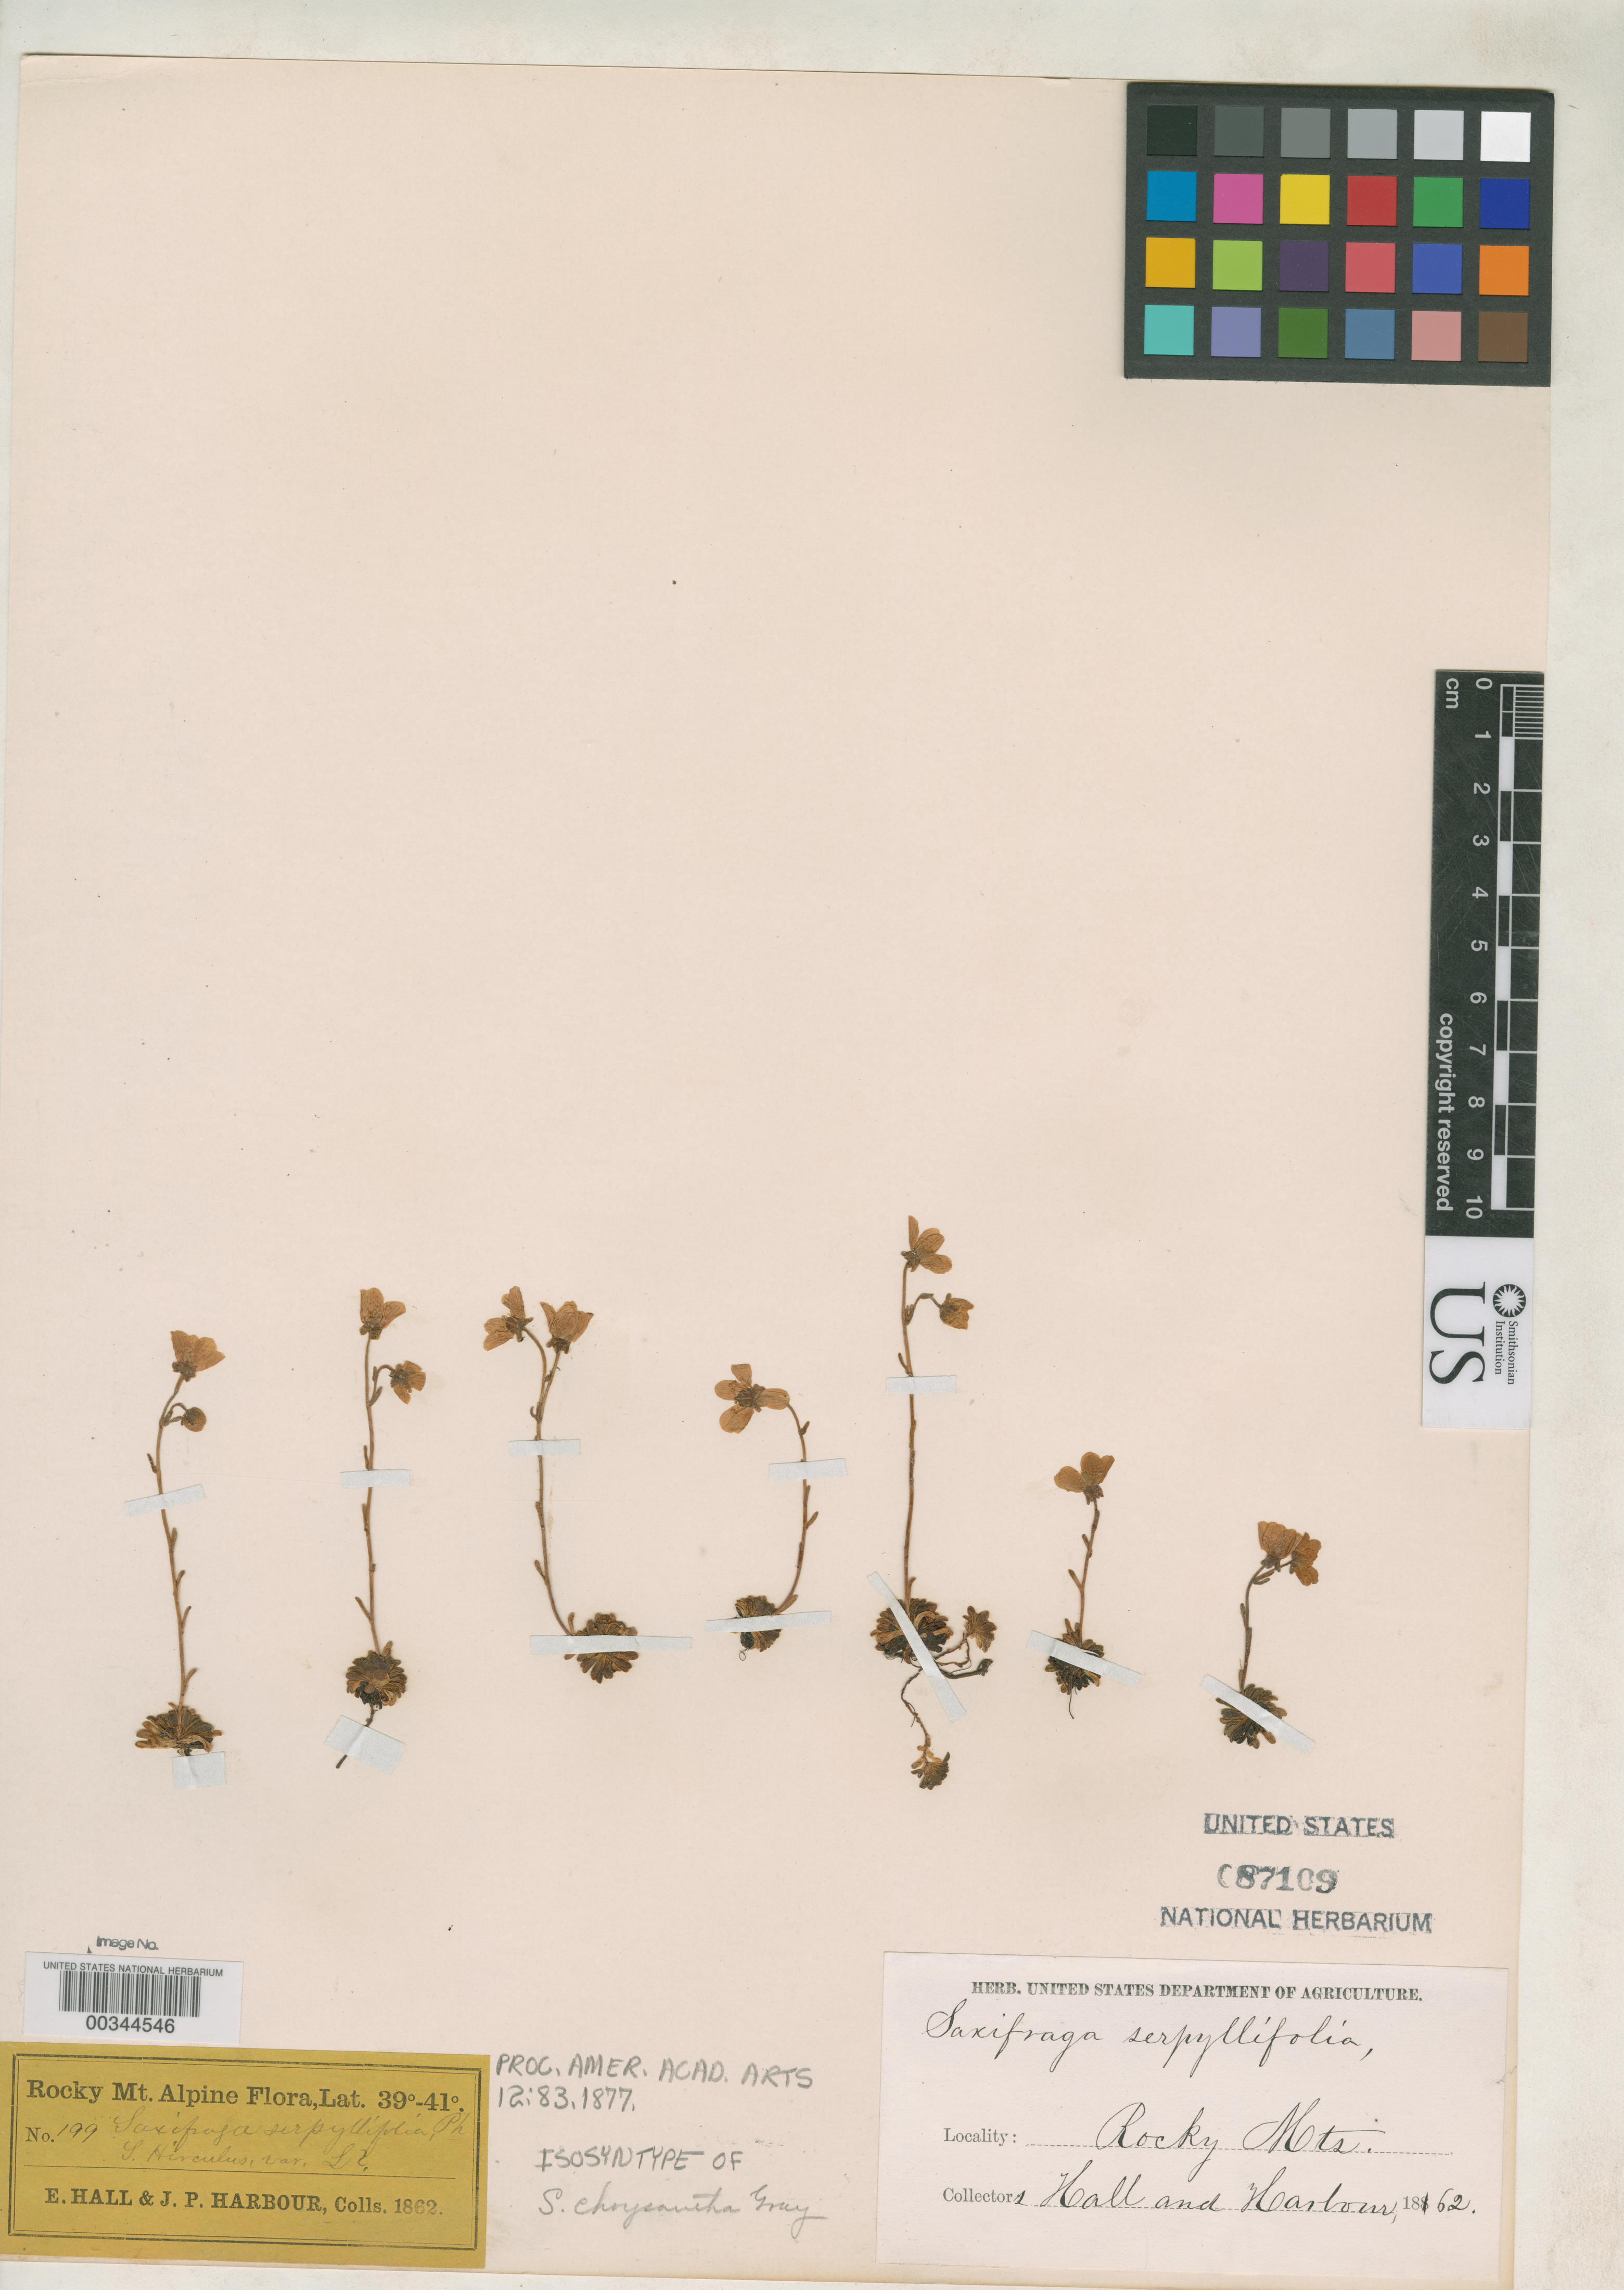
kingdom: Plantae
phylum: Tracheophyta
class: Magnoliopsida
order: Saxifragales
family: Saxifragaceae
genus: Saxifraga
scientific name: Saxifraga chrysantha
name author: A. Gray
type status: Isosyntype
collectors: E. Hall & J. Harbour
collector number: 199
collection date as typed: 1862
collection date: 1862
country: United States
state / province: Colorado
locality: Rocky Mtns. Flora, Lat. 39-41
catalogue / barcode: US 87109